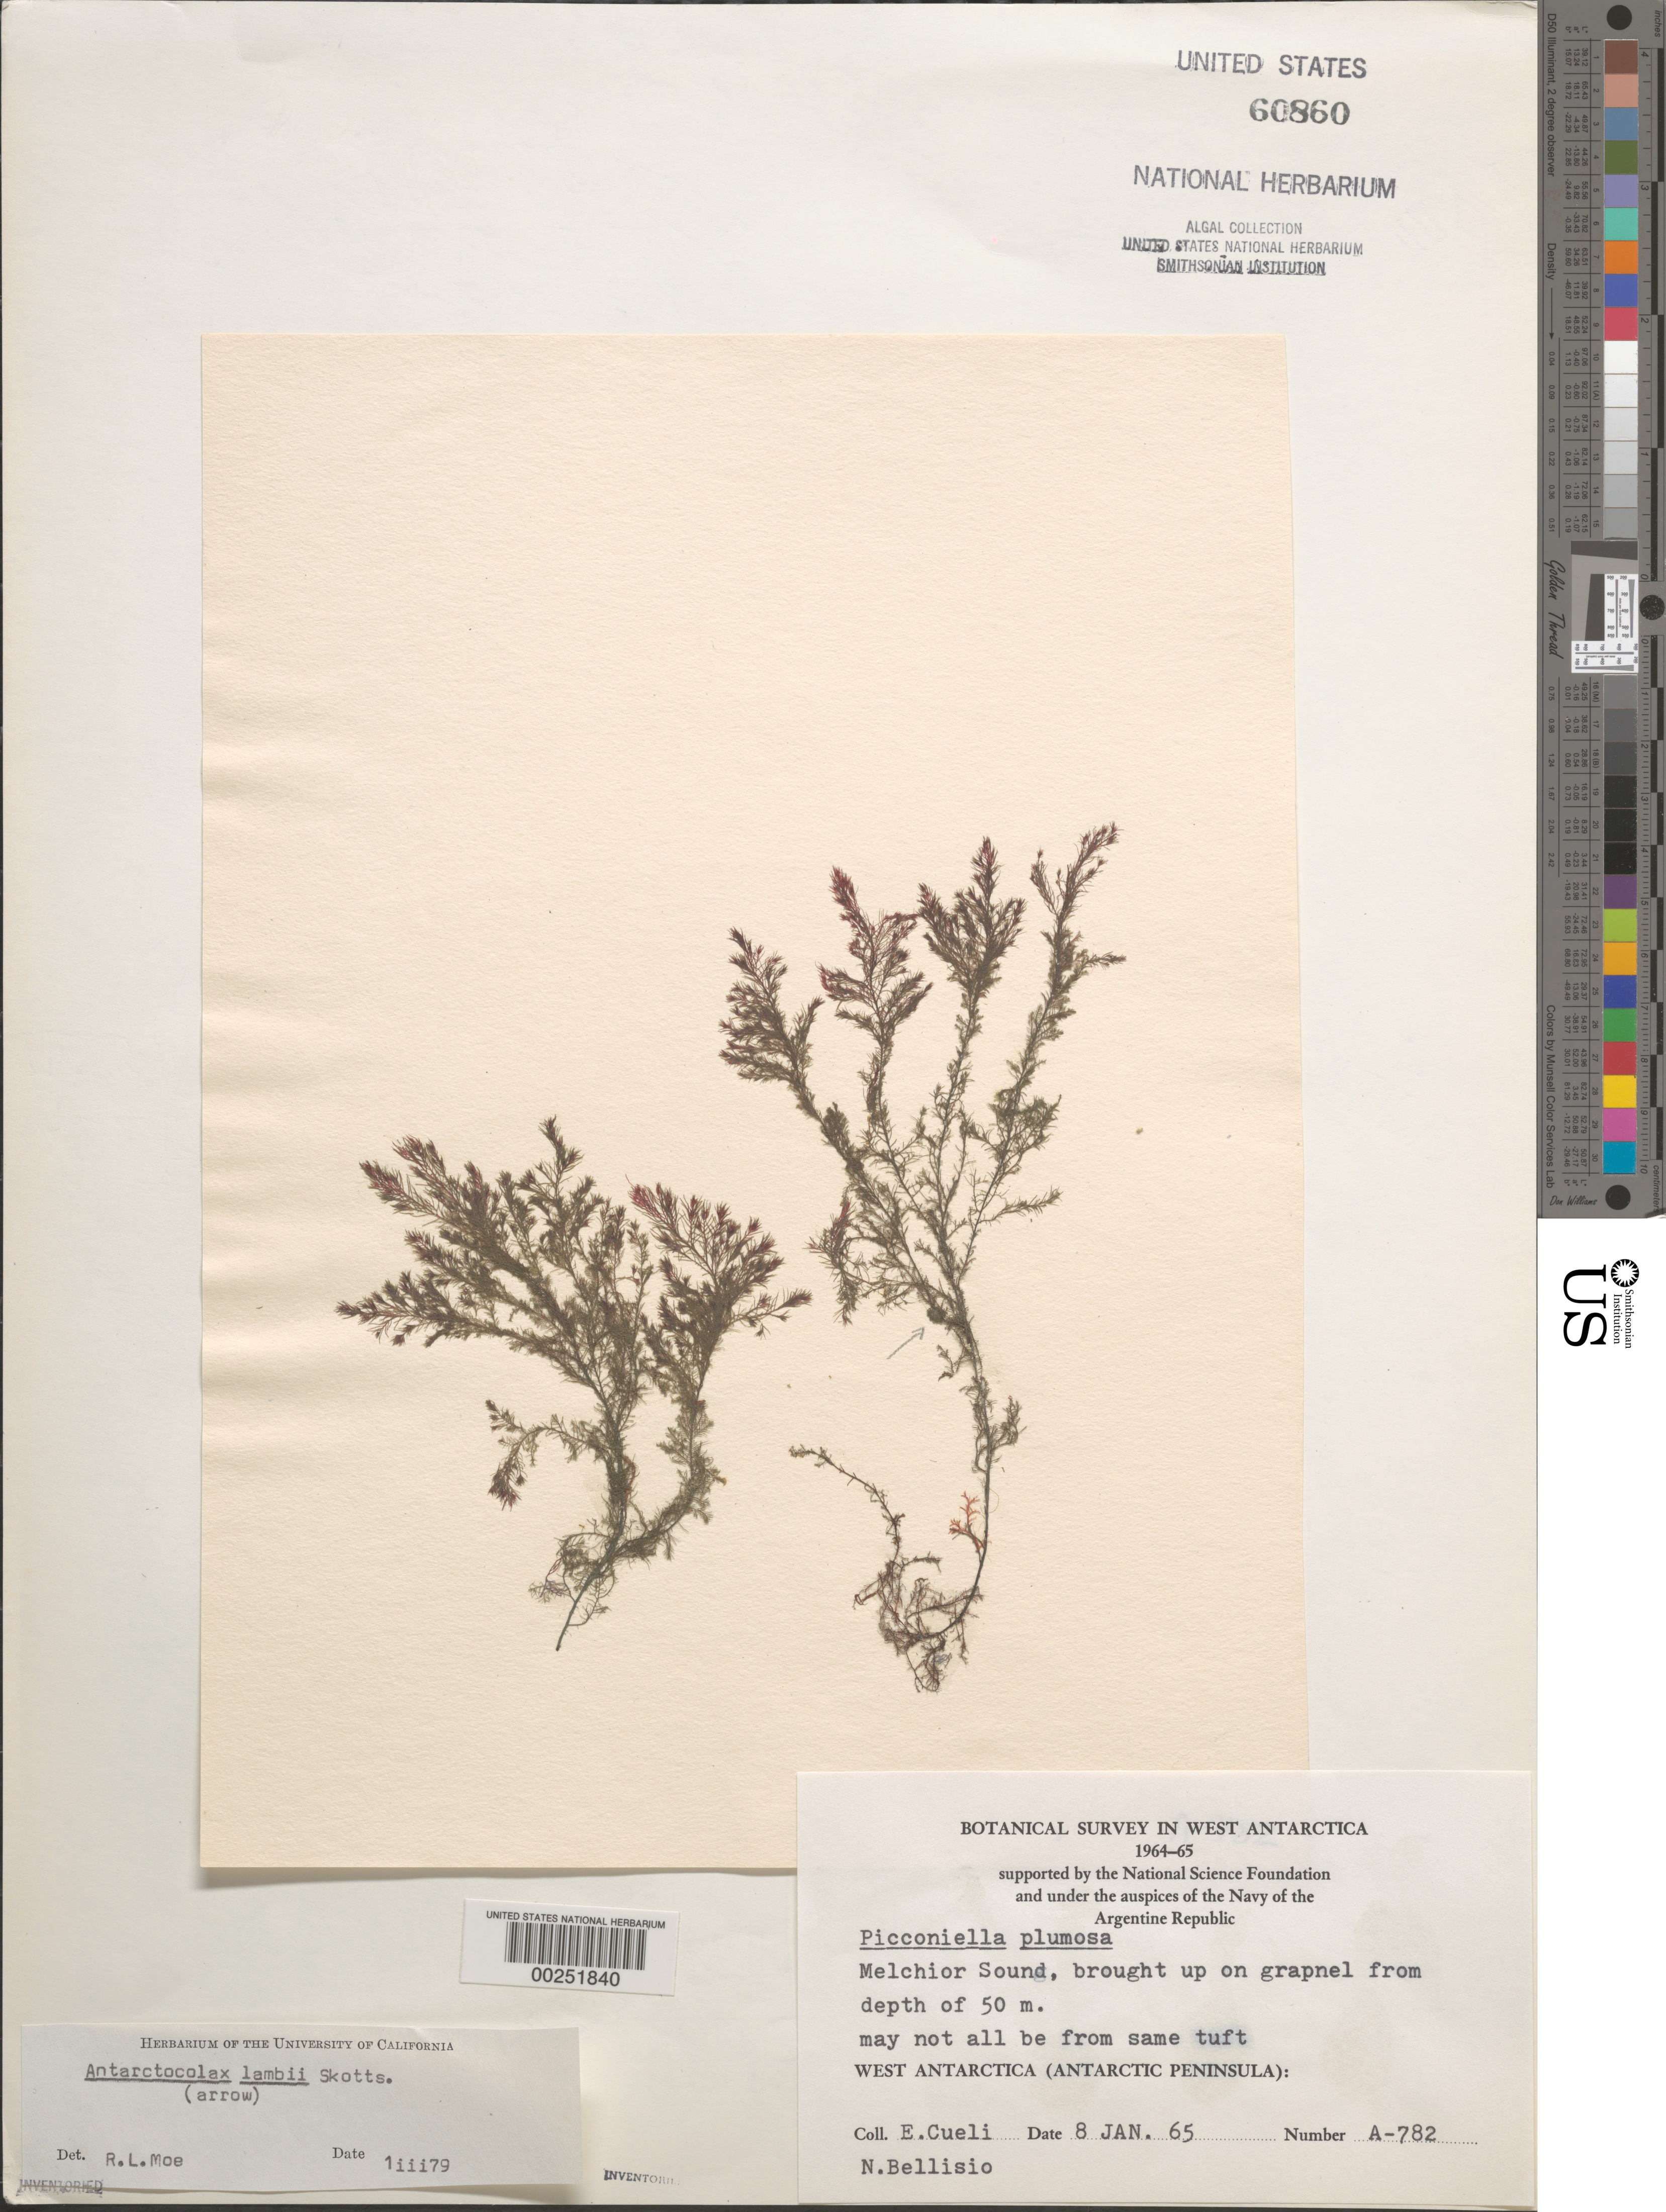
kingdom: Plantae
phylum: Rhodophyta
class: Florideophyceae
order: Ceramiales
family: Rhodomelaceae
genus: Antarctocolax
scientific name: Antarctocolax lambii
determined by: Moe, R. L.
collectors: E. Cueli & N. Bellisio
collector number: A-782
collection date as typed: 08 Jan 1965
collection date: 1965-01-08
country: Antarctica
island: Melchior Islands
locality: Melchior Sound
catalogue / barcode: US 60860